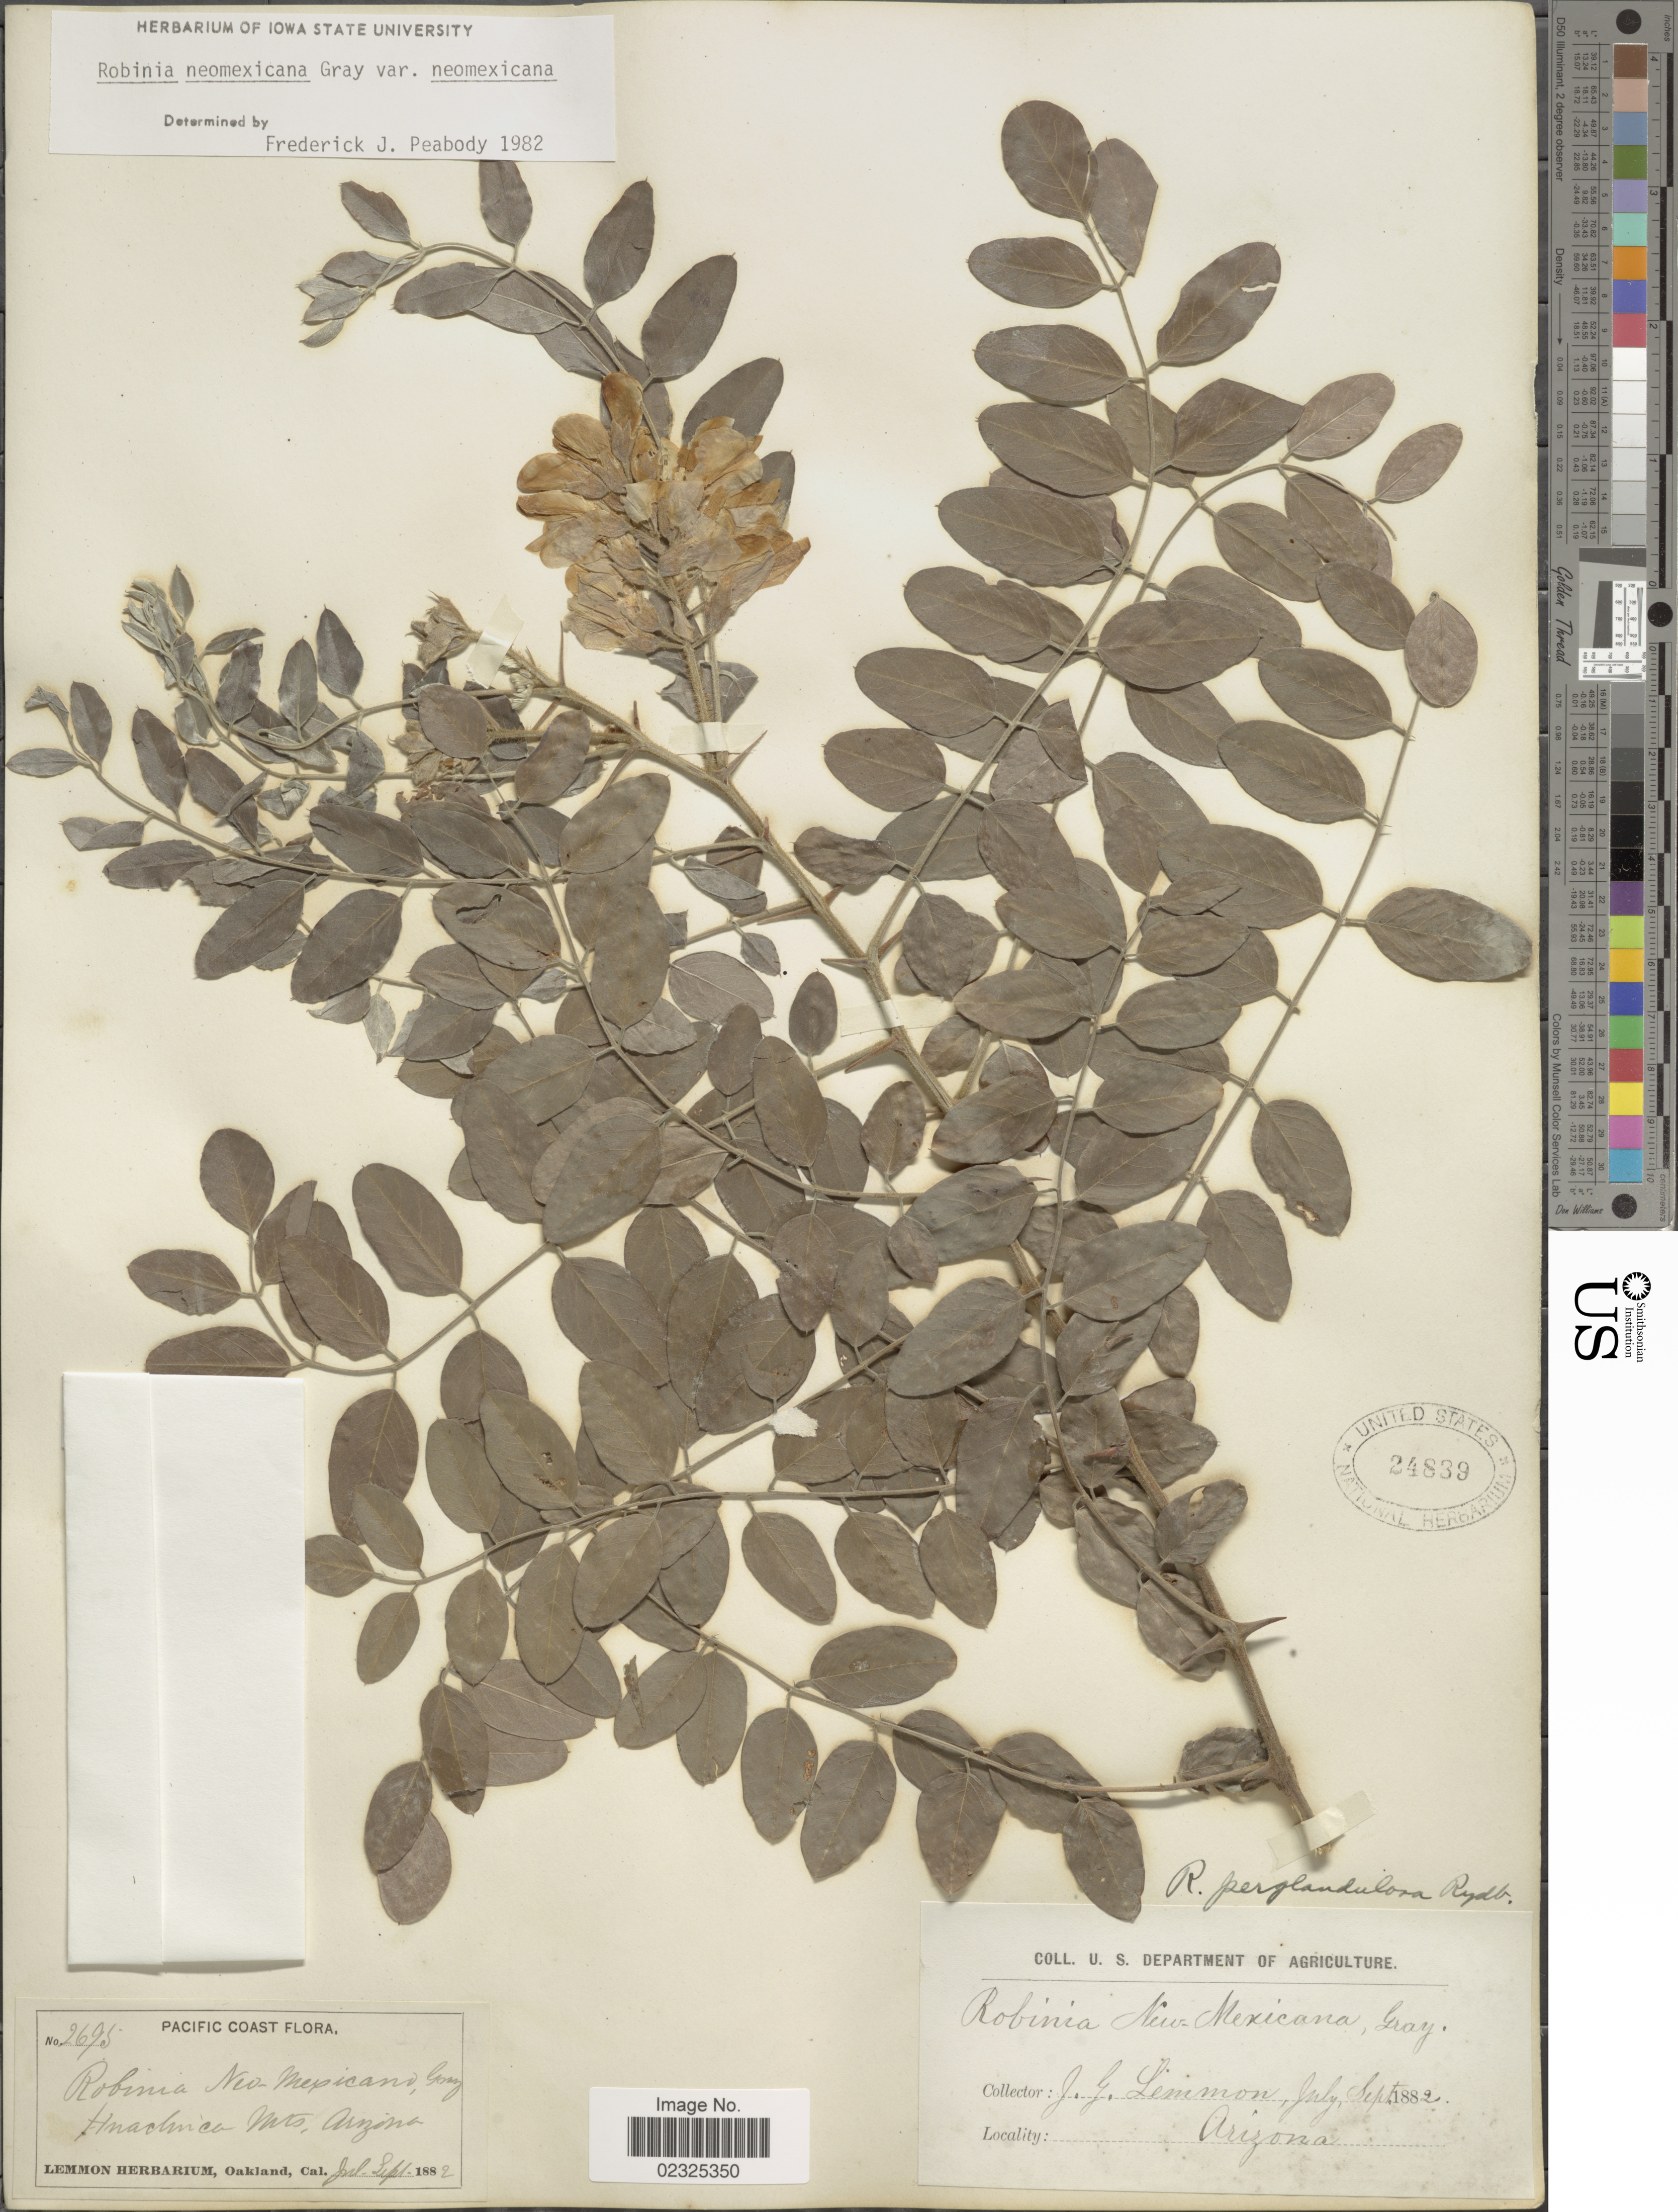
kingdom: Plantae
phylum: Tracheophyta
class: Magnoliopsida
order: Fabales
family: Fabaceae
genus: Robinia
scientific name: Robinia neomexicana var. neomexicana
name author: A. Gray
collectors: J. Lemmon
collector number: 2695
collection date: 1882-07/1882-09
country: United States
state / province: Arizona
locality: Huachuca Mts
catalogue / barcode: US 24839